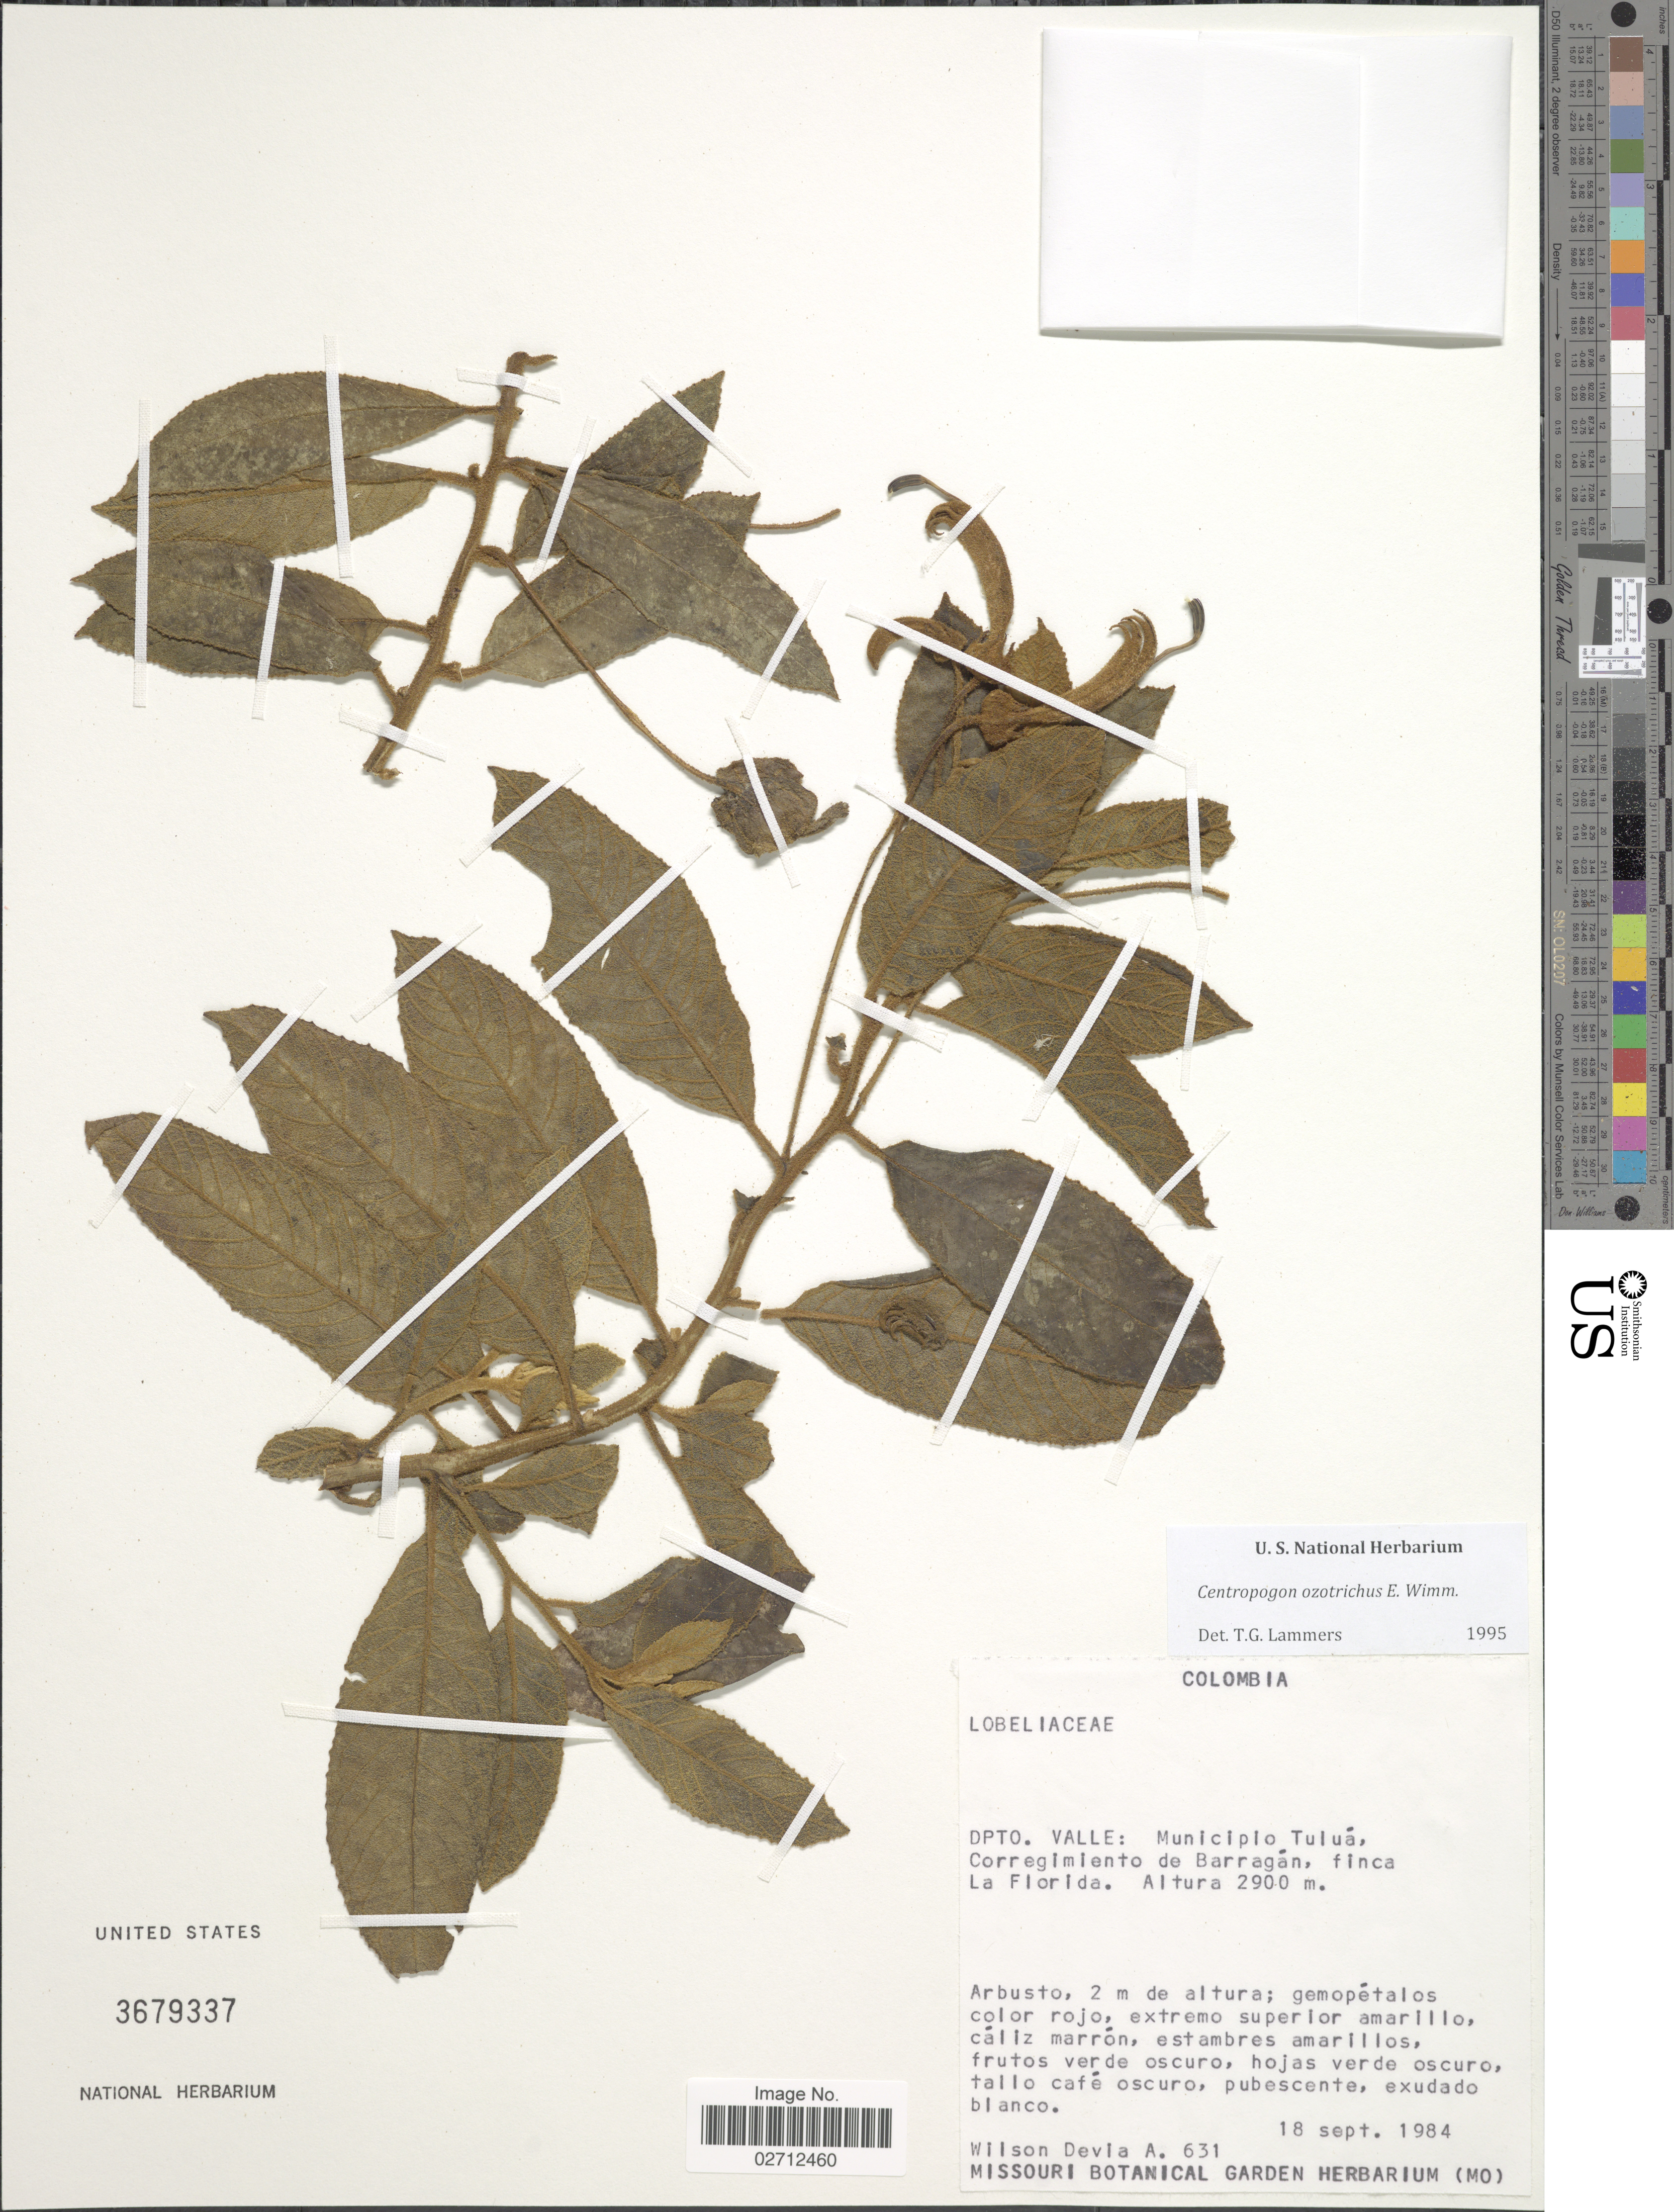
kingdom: Plantae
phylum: Tracheophyta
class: Magnoliopsida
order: Asterales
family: Campanulaceae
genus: Centropogon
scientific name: Centropogon ozotrichus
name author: E. Wimm.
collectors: W. Devia A.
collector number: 631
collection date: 1984-09-18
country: Colombia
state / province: Valle del Cauca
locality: Dpto. Valle: Municipio Tuluá, Corregimiento de Barragán, finca La Florida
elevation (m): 2900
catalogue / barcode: US 3679337